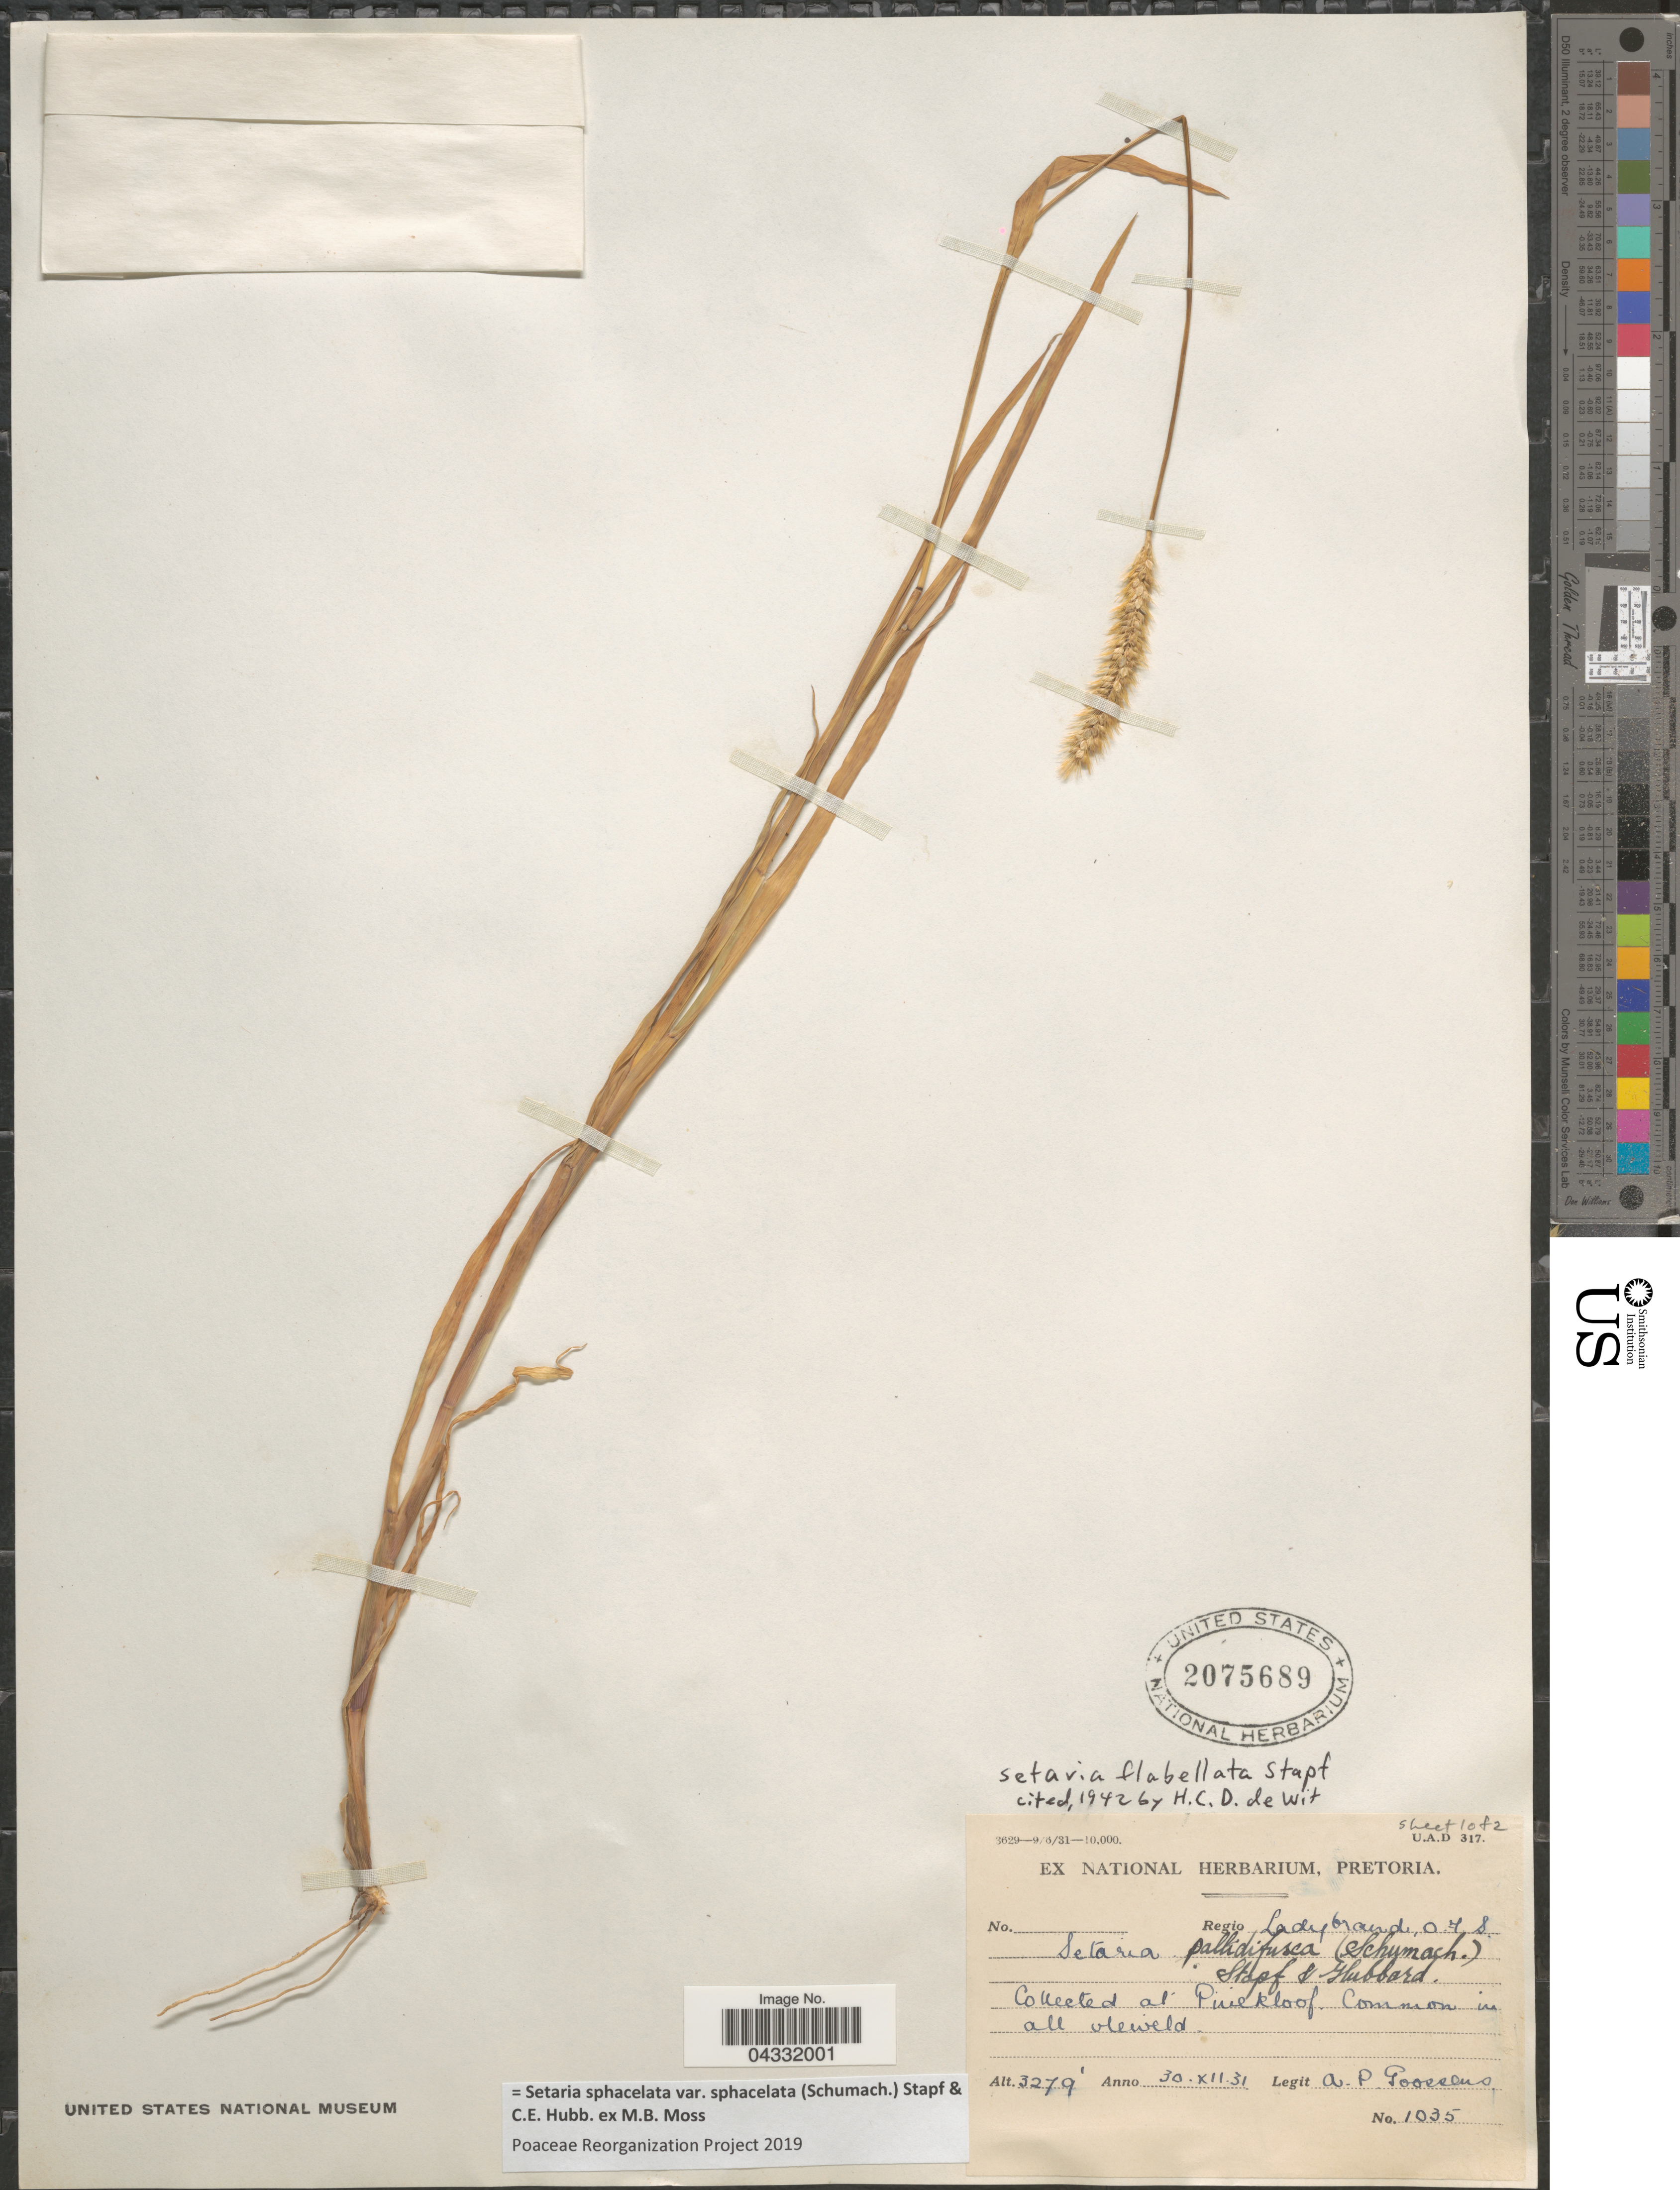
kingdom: Plantae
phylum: Tracheophyta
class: Liliopsida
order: Poales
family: Poaceae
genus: Setaria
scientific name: Setaria sphacelata var. sphacelata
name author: (Schumach.) Stapf & C. E. Hubb. ex M.B. Moss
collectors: A. P. G. Goossens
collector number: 1035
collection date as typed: Transcribed d/m/y: 30/12/31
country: South Africa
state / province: Free State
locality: Regio Ladybrand, O.F.S. Pinekloof.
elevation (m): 999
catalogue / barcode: US 2075689